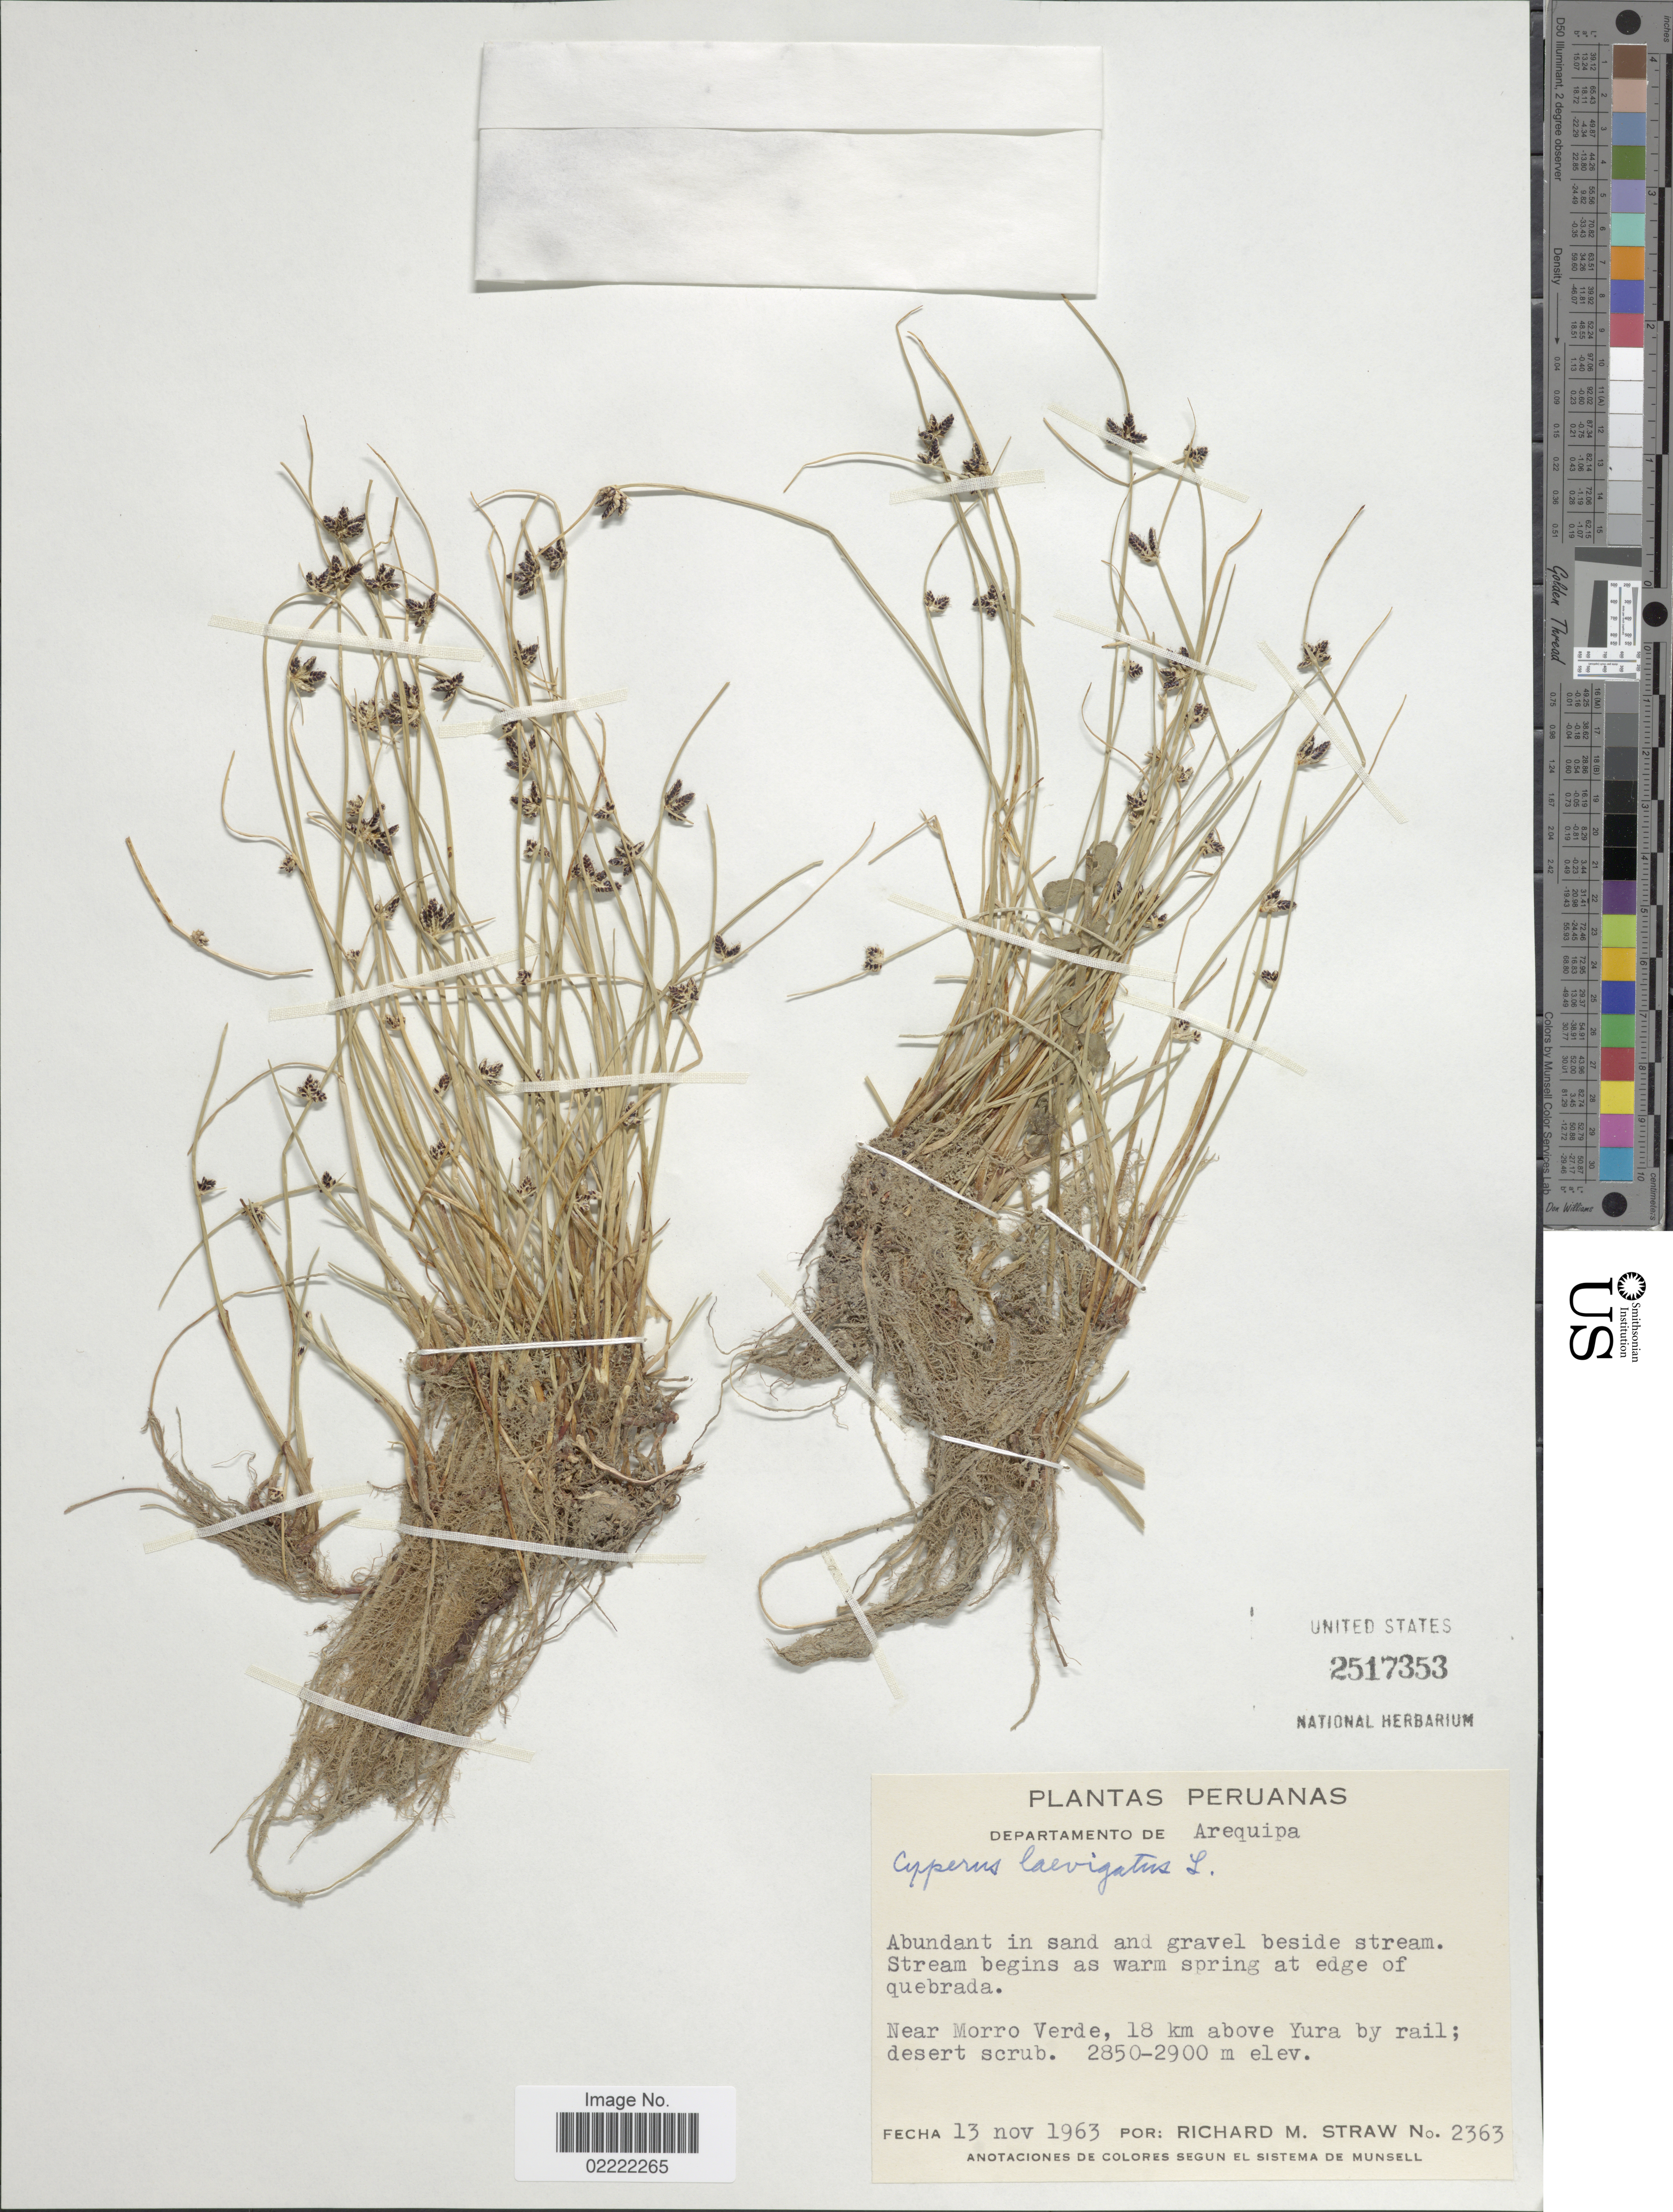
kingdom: Plantae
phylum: Tracheophyta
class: Liliopsida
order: Poales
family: Cyperaceae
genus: Cyperus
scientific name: Cyperus laevigatus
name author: L.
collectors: R. M. Straw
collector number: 2363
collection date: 1963-11-13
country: Peru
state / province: Arequipa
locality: Near Morro Verde, 18 km above Yura by rail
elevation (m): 2850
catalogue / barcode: US 2517353